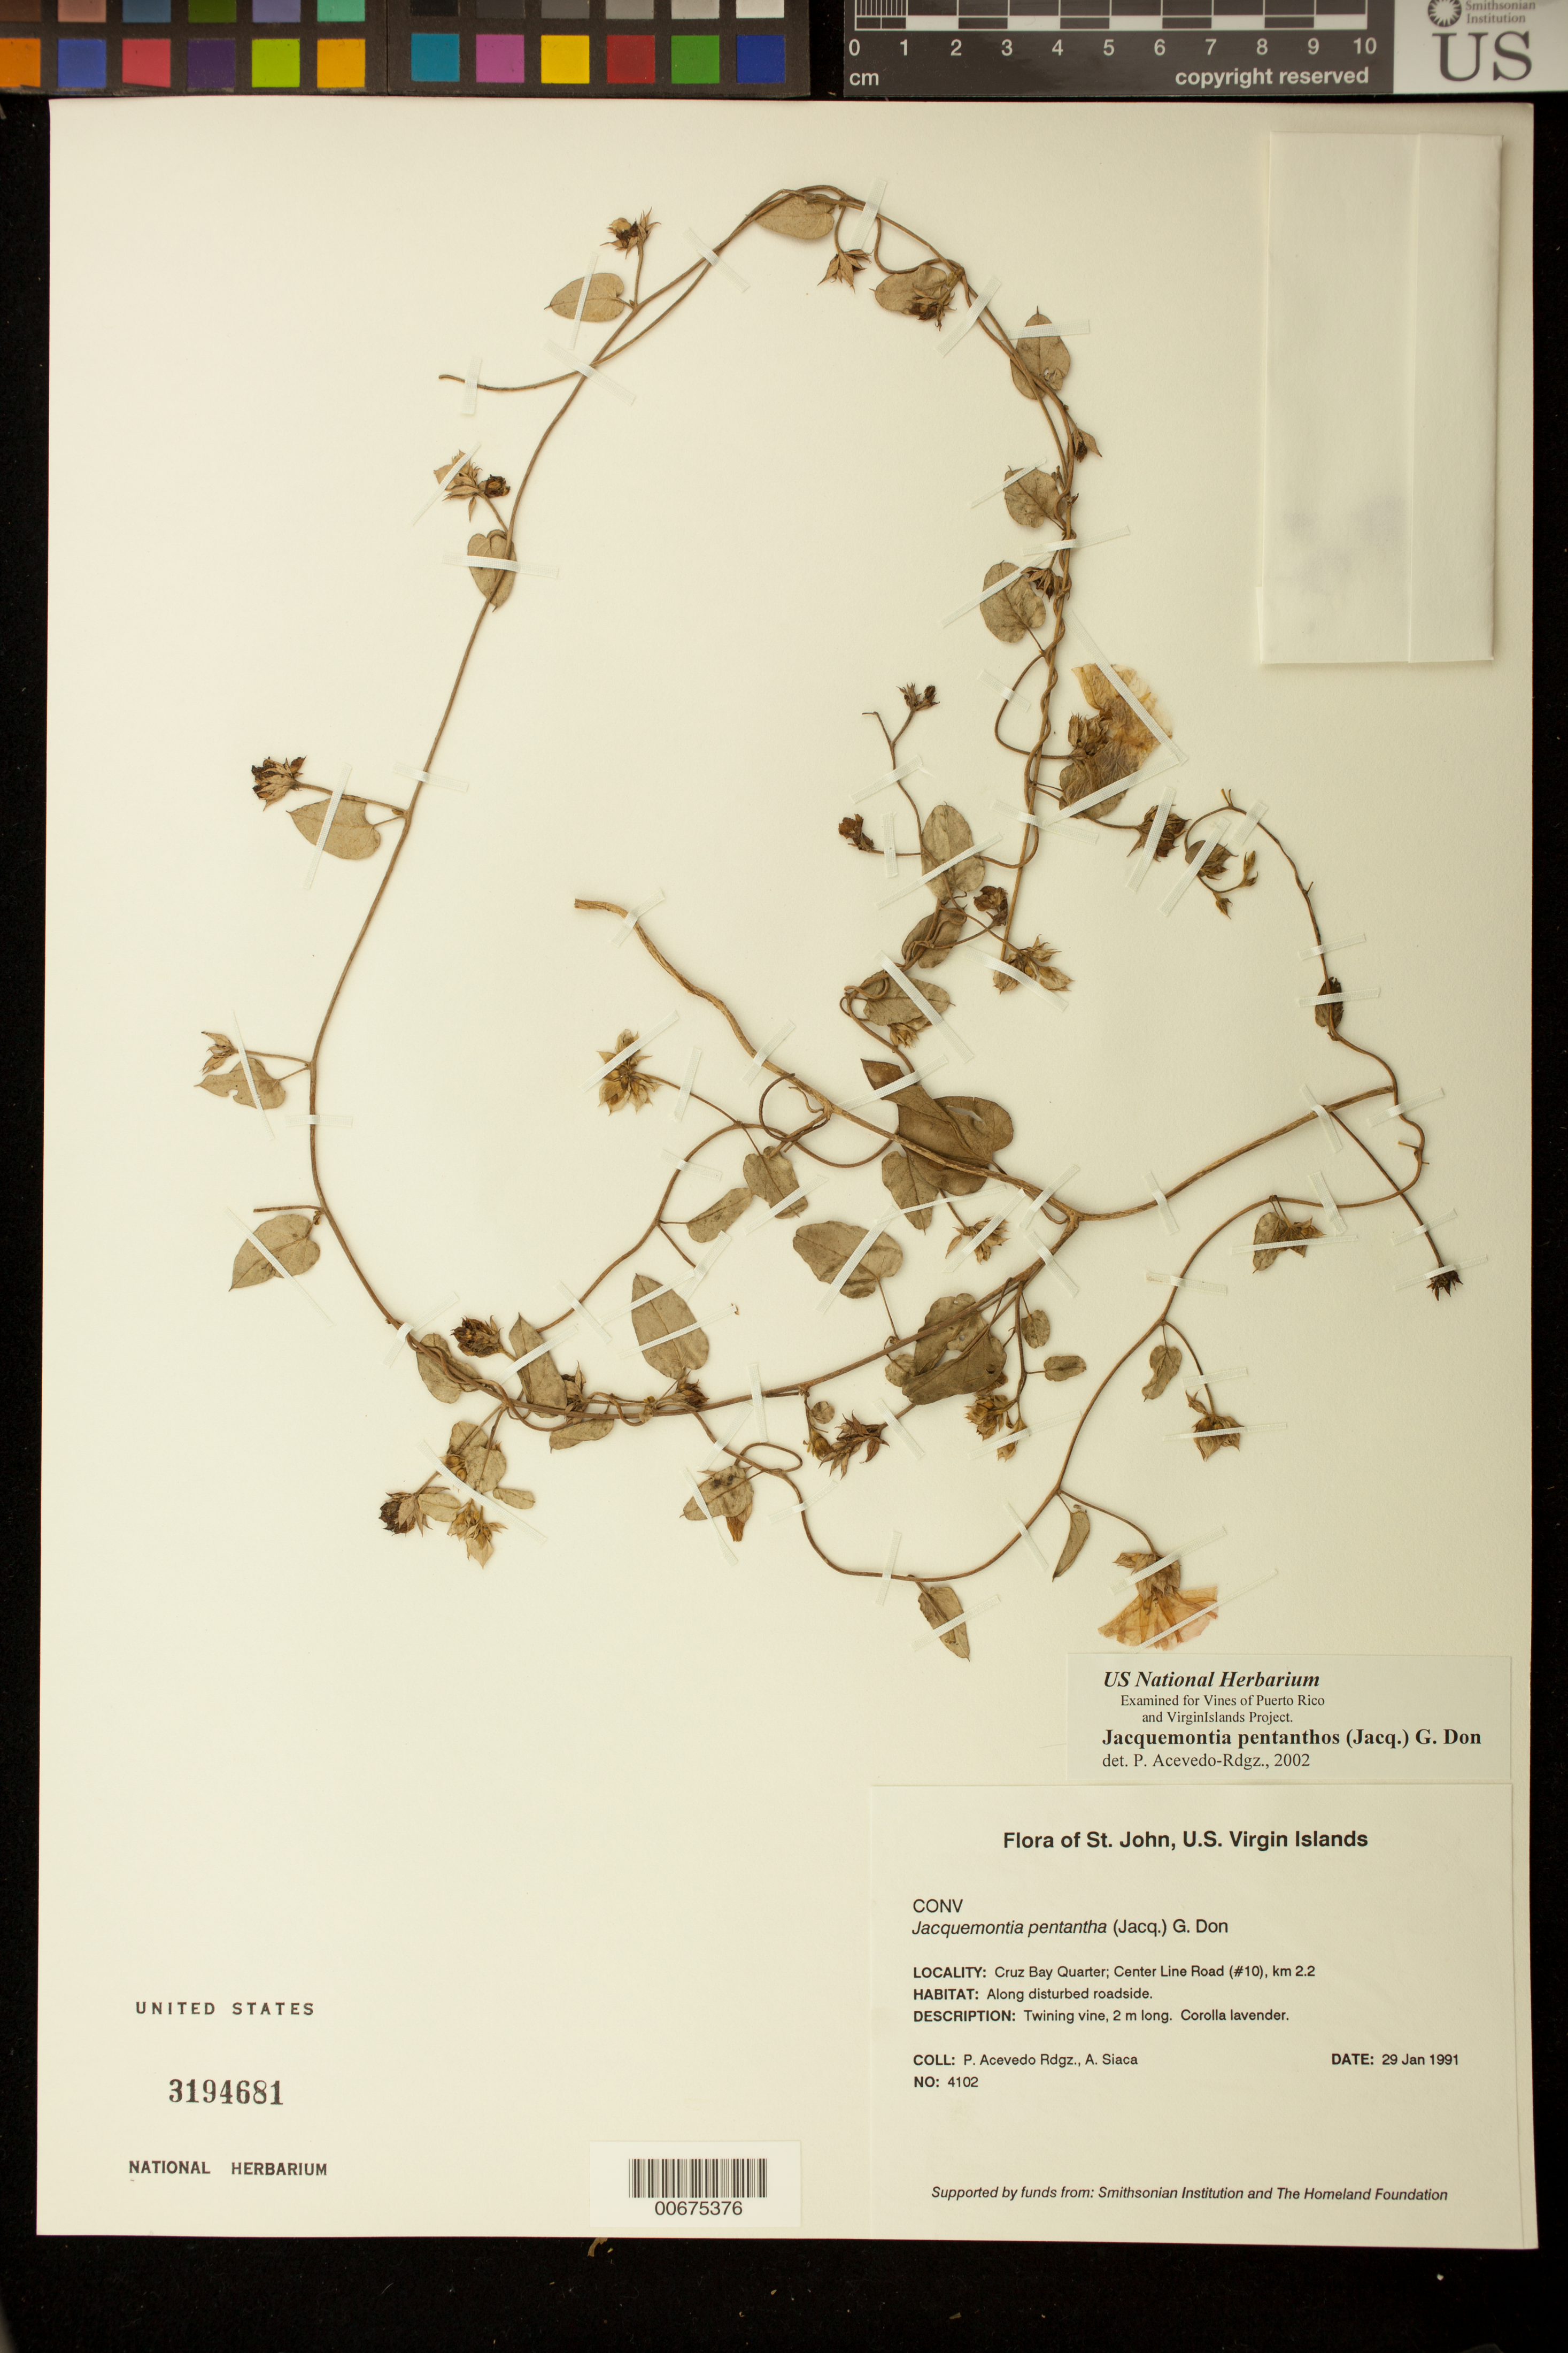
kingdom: Plantae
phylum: Tracheophyta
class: Magnoliopsida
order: Solanales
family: Convolvulaceae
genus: Jacquemontia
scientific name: Jacquemontia pentanthos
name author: (Jacq.) G. Don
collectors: P. Acevedo-Rodr. & A. Siaca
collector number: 4102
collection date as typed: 29 Jan 1991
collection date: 1991-01-29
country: U.S. Virgin Islands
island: St. John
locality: Cruz Bay Quarter; Center Line Road (#10), km 2.2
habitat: Along disturbed roadside.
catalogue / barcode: US 3194681